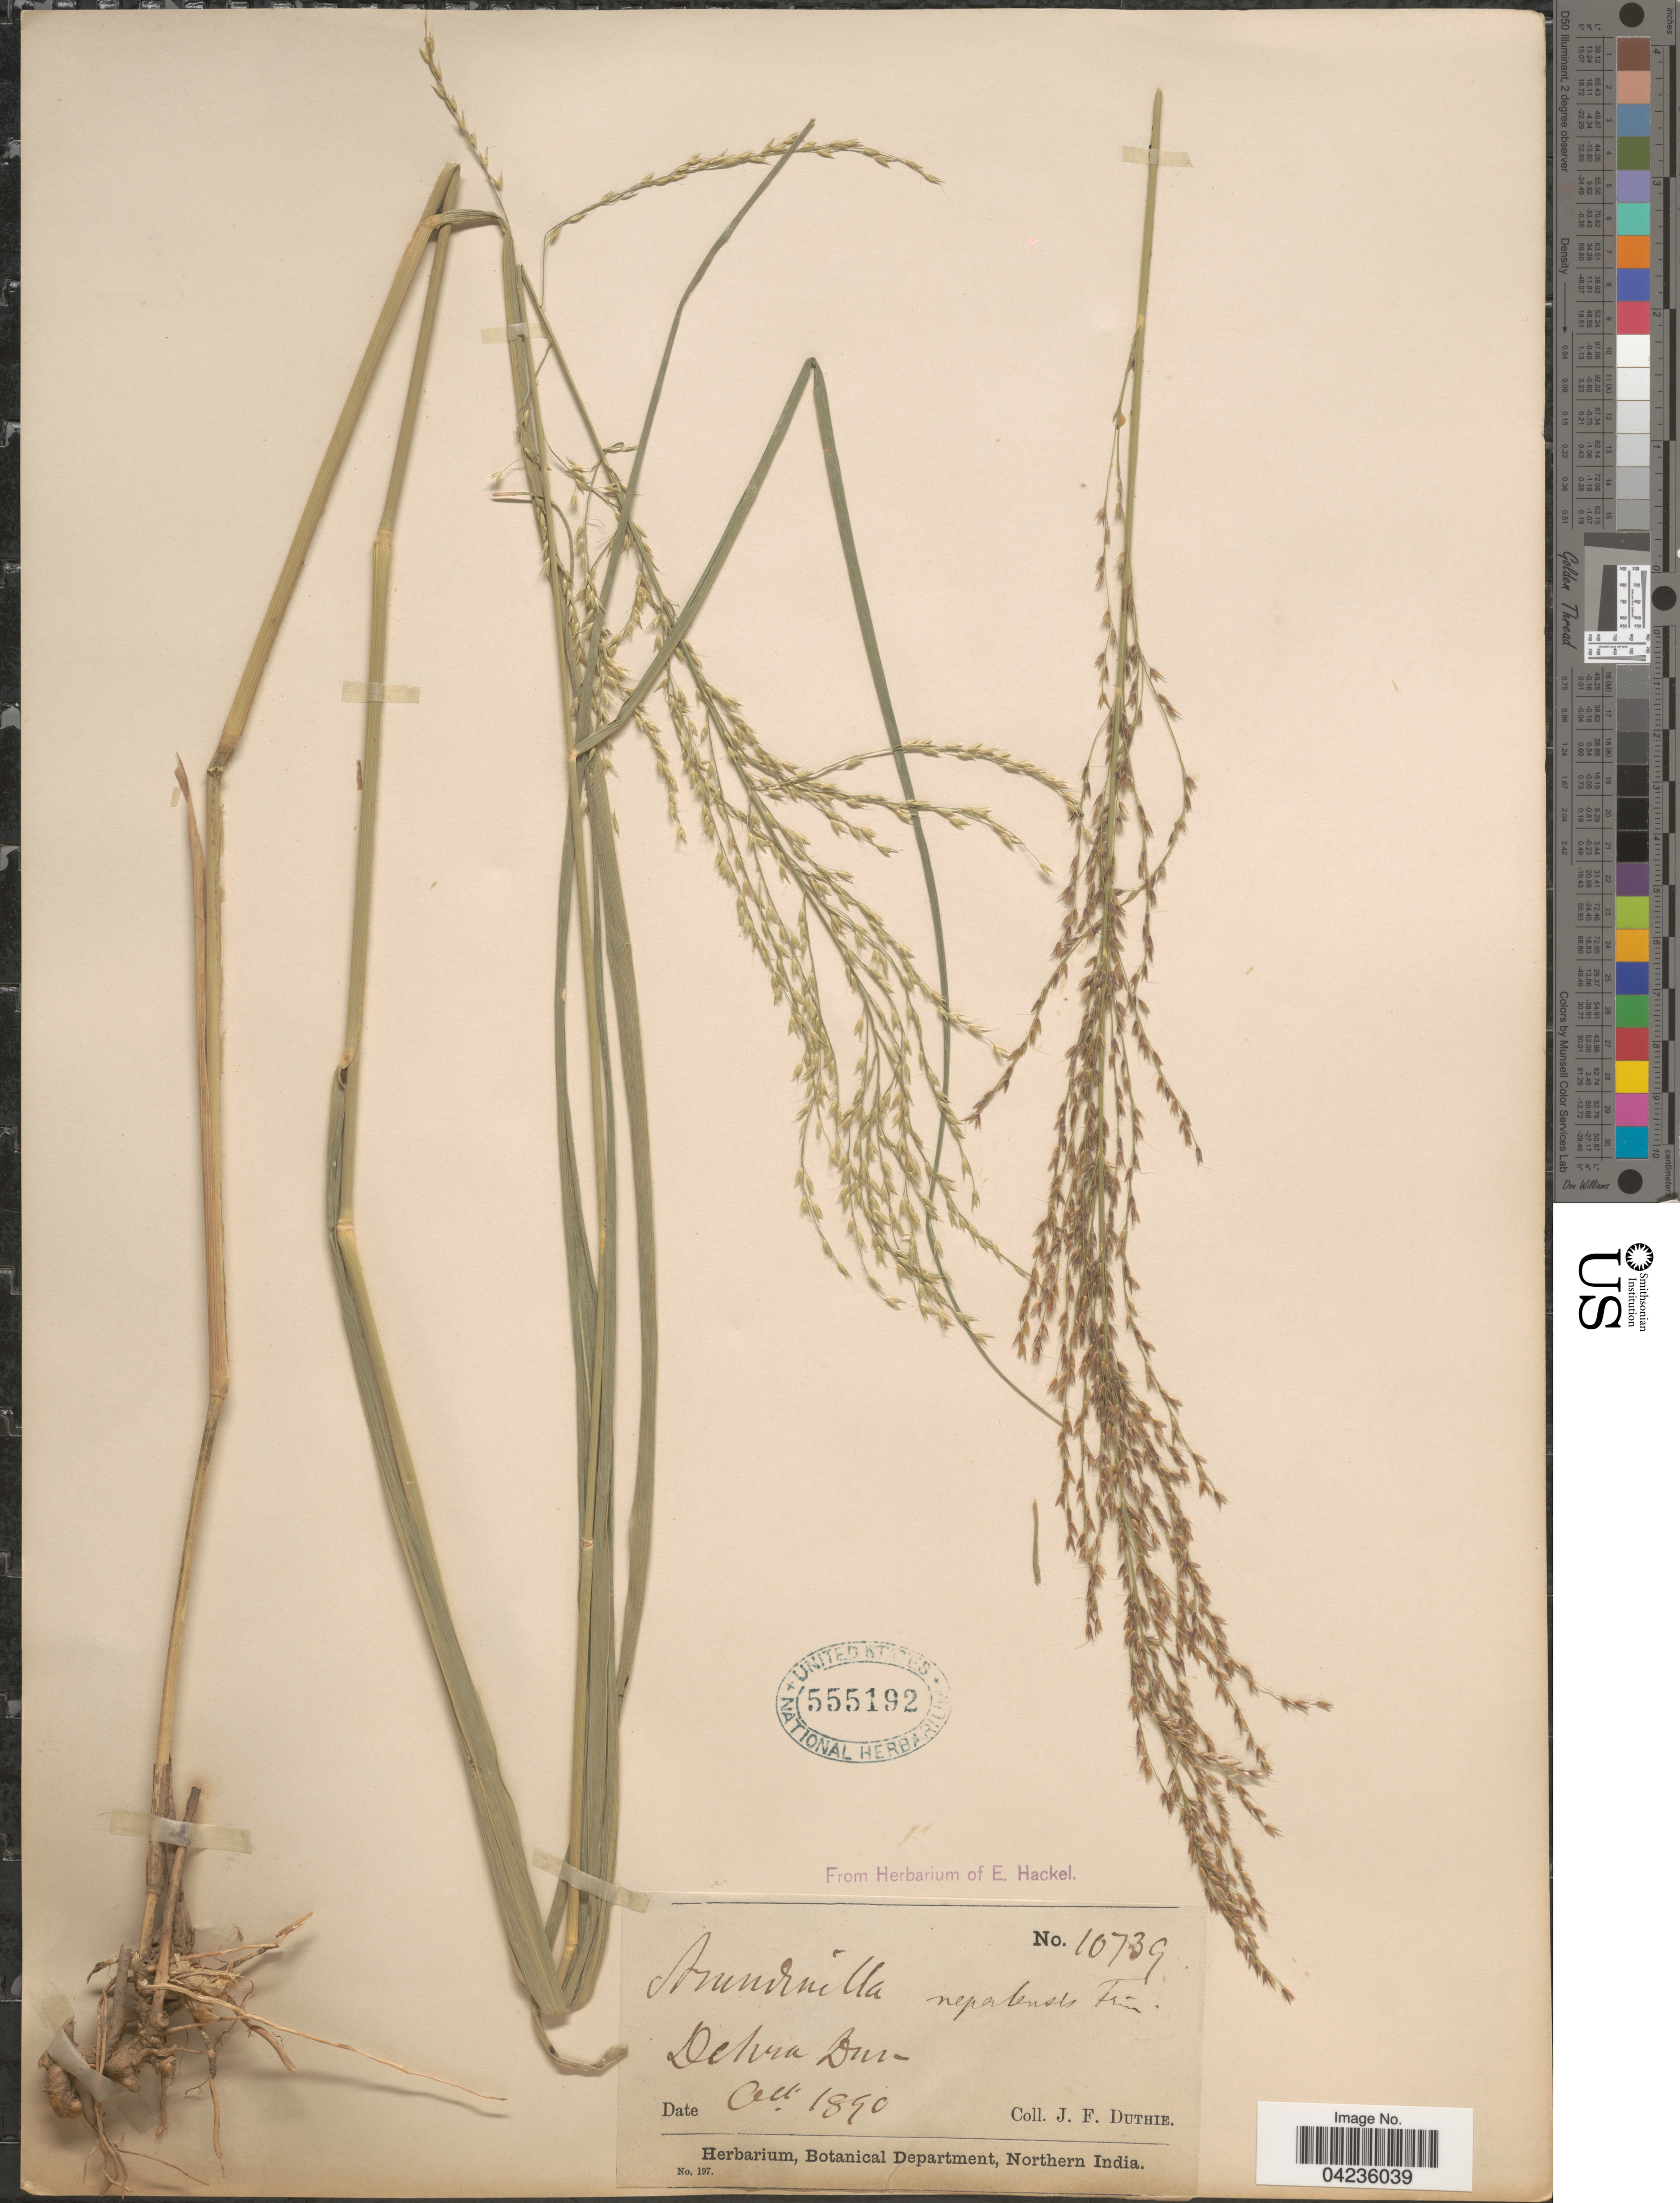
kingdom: Plantae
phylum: Tracheophyta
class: Liliopsida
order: Poales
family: Poaceae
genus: Arundinella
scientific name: Arundinella nepalensis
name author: Trin.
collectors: J. F. Duthie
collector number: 10739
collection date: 1890-10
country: India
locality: Dehra Dun.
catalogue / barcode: US 555192